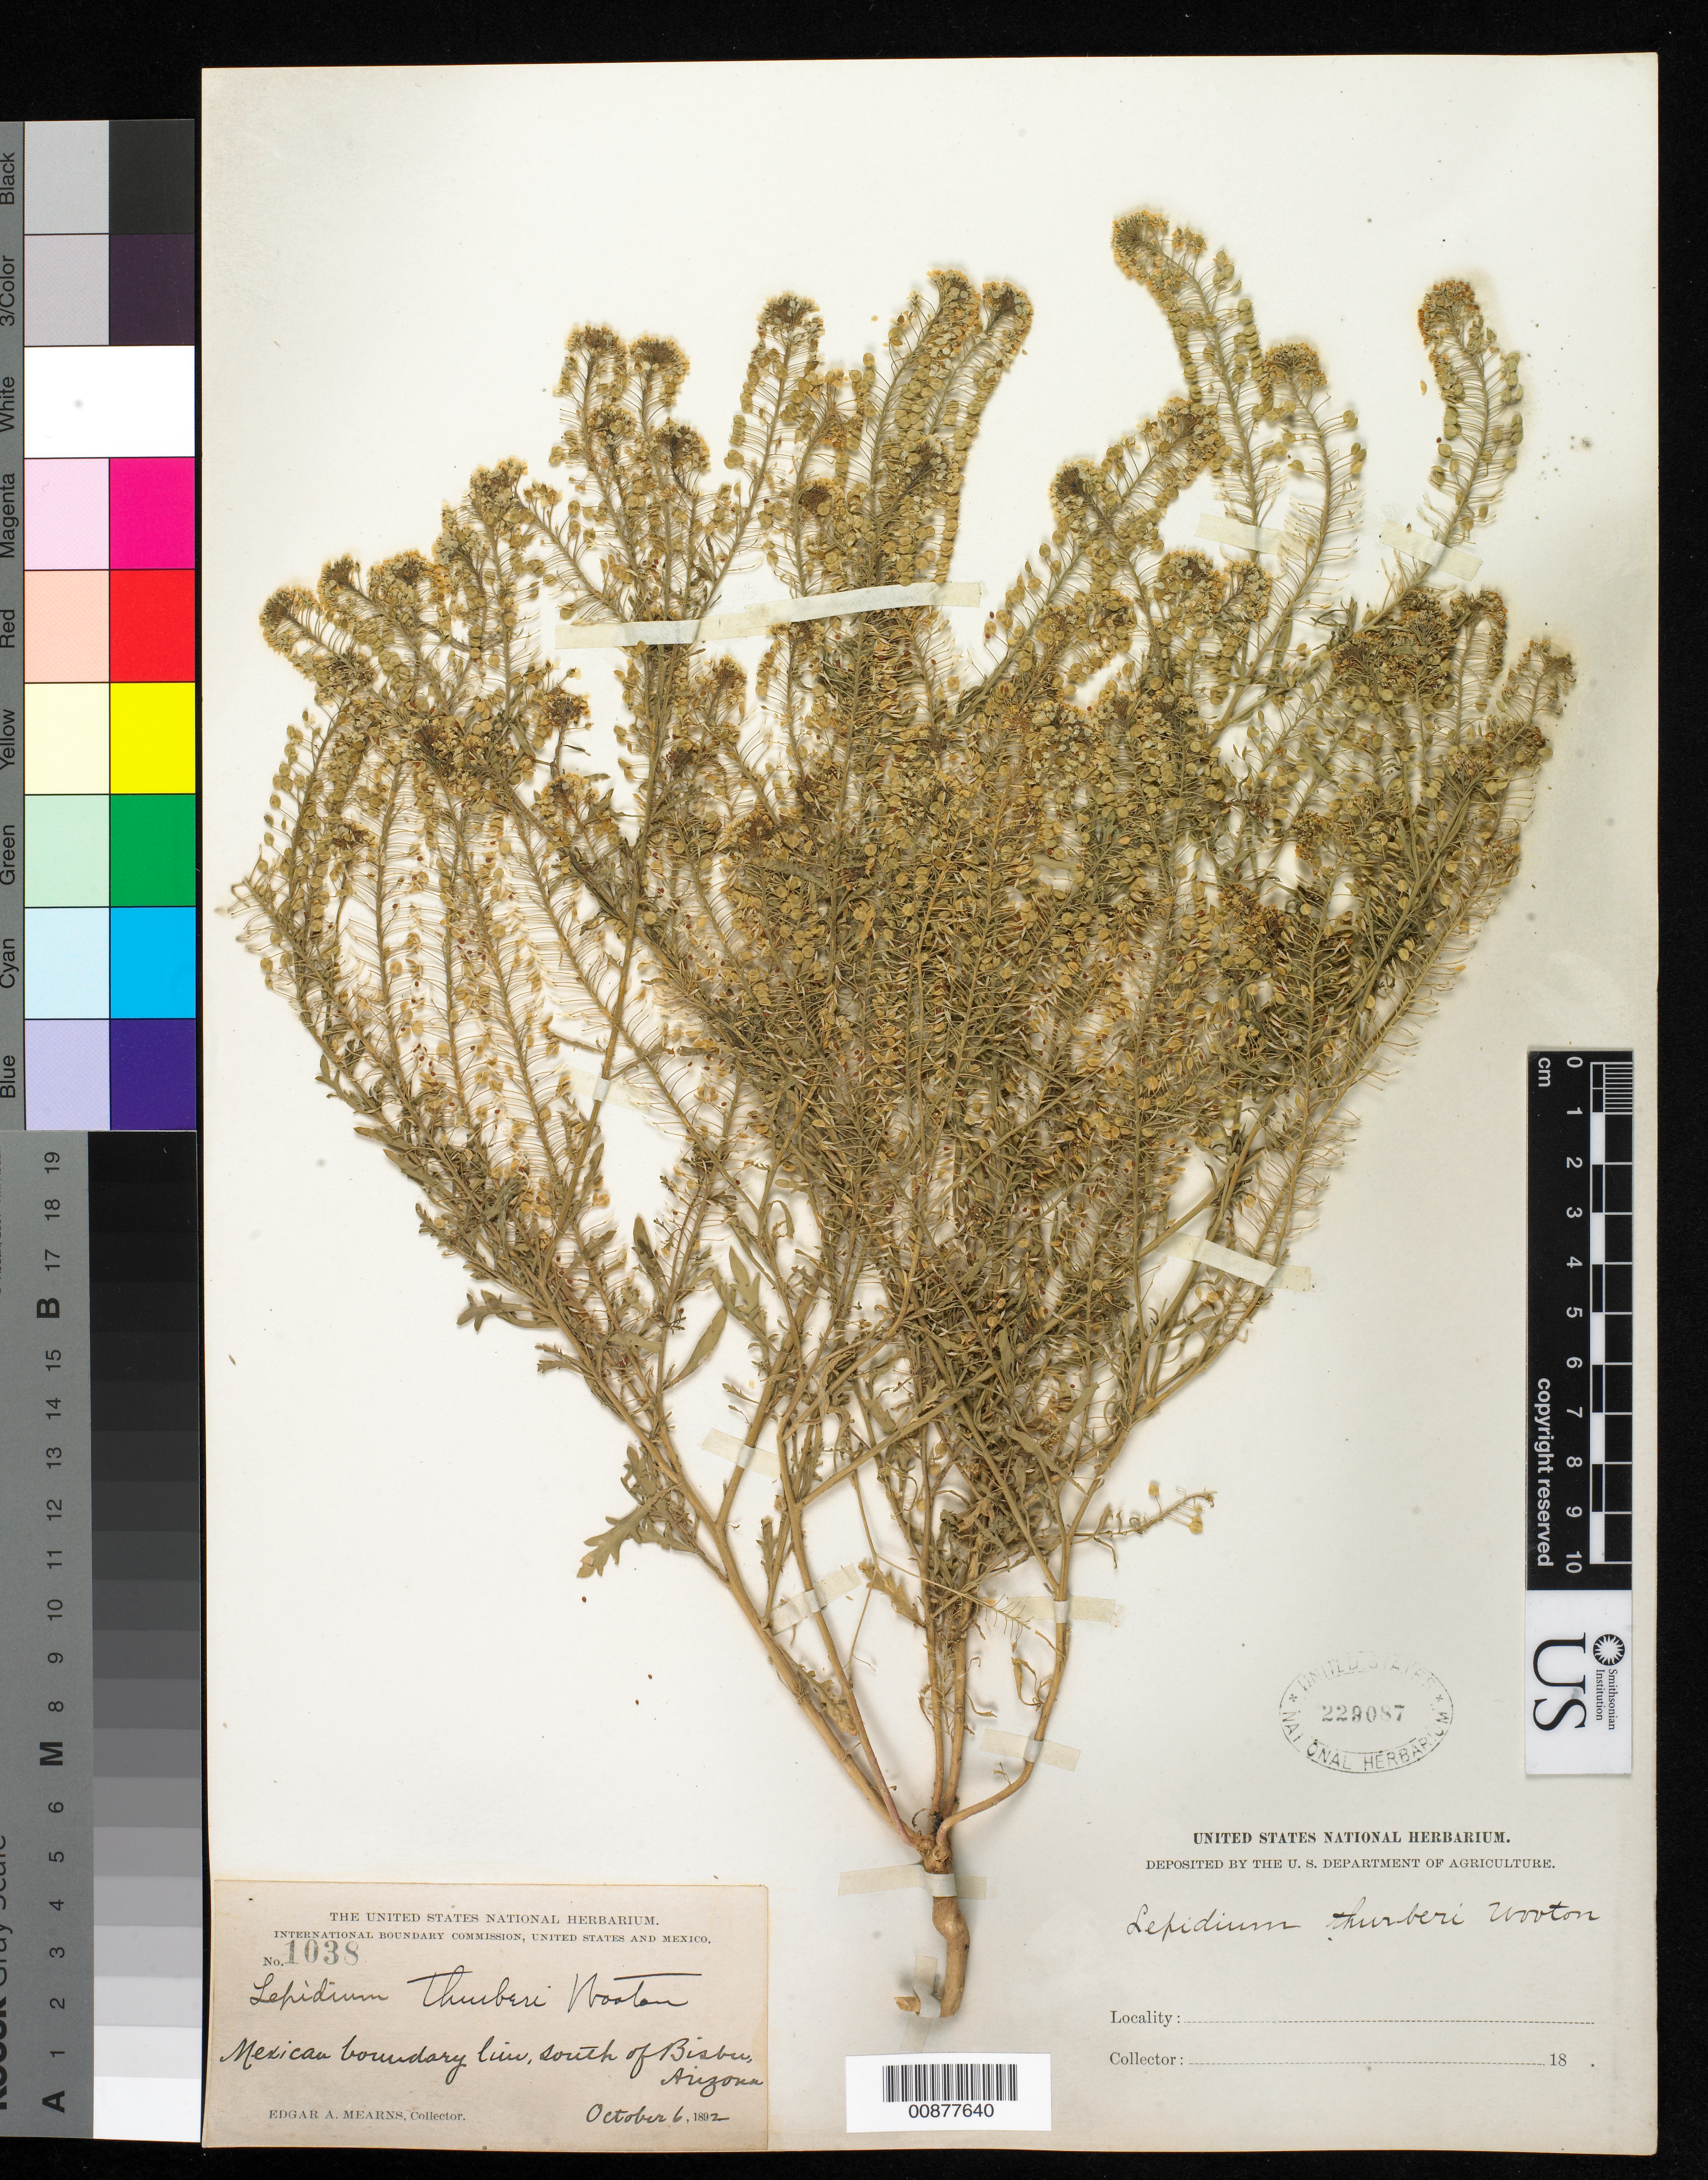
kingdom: Plantae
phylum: Tracheophyta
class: Magnoliopsida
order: Brassicales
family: Brassicaceae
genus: Lepidium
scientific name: Lepidium thurberi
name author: Wooton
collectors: E. A. Mearns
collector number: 1038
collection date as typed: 06 Oct 1892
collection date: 1892-10-06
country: United States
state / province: Arizona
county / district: Cochise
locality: Mexican Boundary Line, S of Bisbee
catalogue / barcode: US 229087